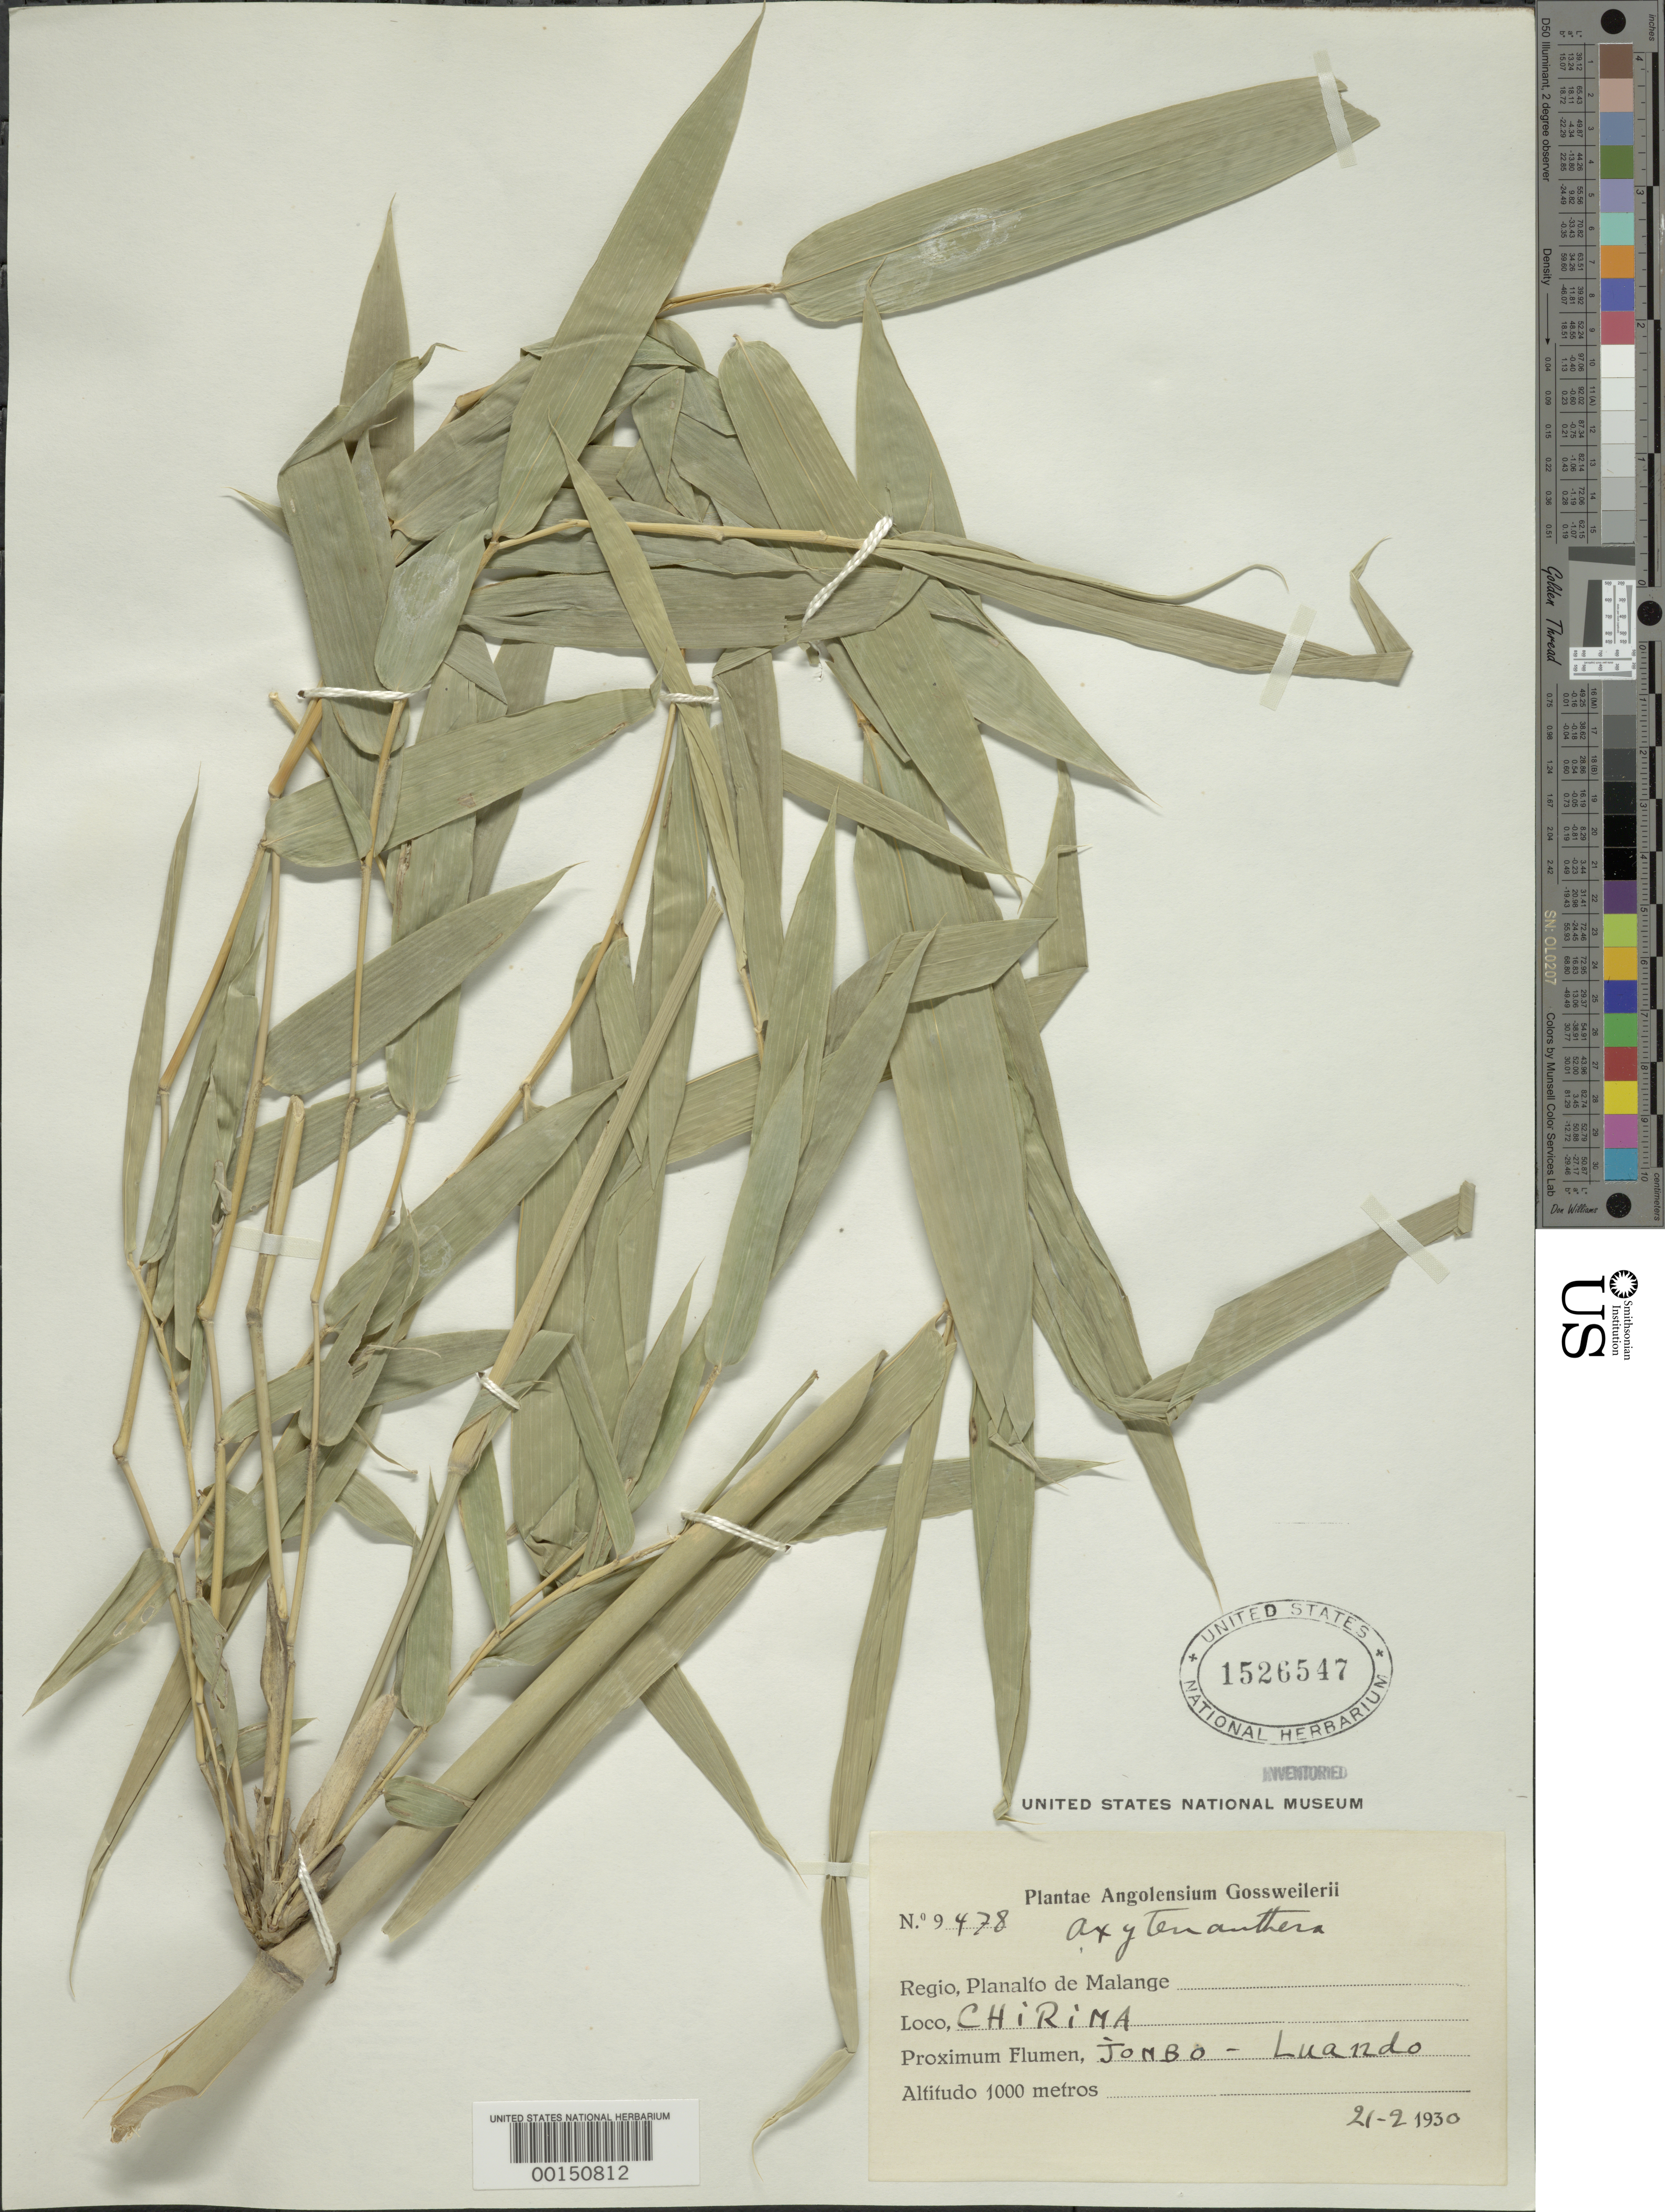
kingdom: Plantae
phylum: Tracheophyta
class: Liliopsida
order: Poales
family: Poaceae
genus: Oxytenanthera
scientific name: Oxytenanthera abyssinica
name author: (A. Rich.) Munro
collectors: J. Gossweiler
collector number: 9478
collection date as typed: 21 Feb 1930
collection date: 1930-02-21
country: Angola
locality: Chirima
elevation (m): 1000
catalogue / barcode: US 1526547